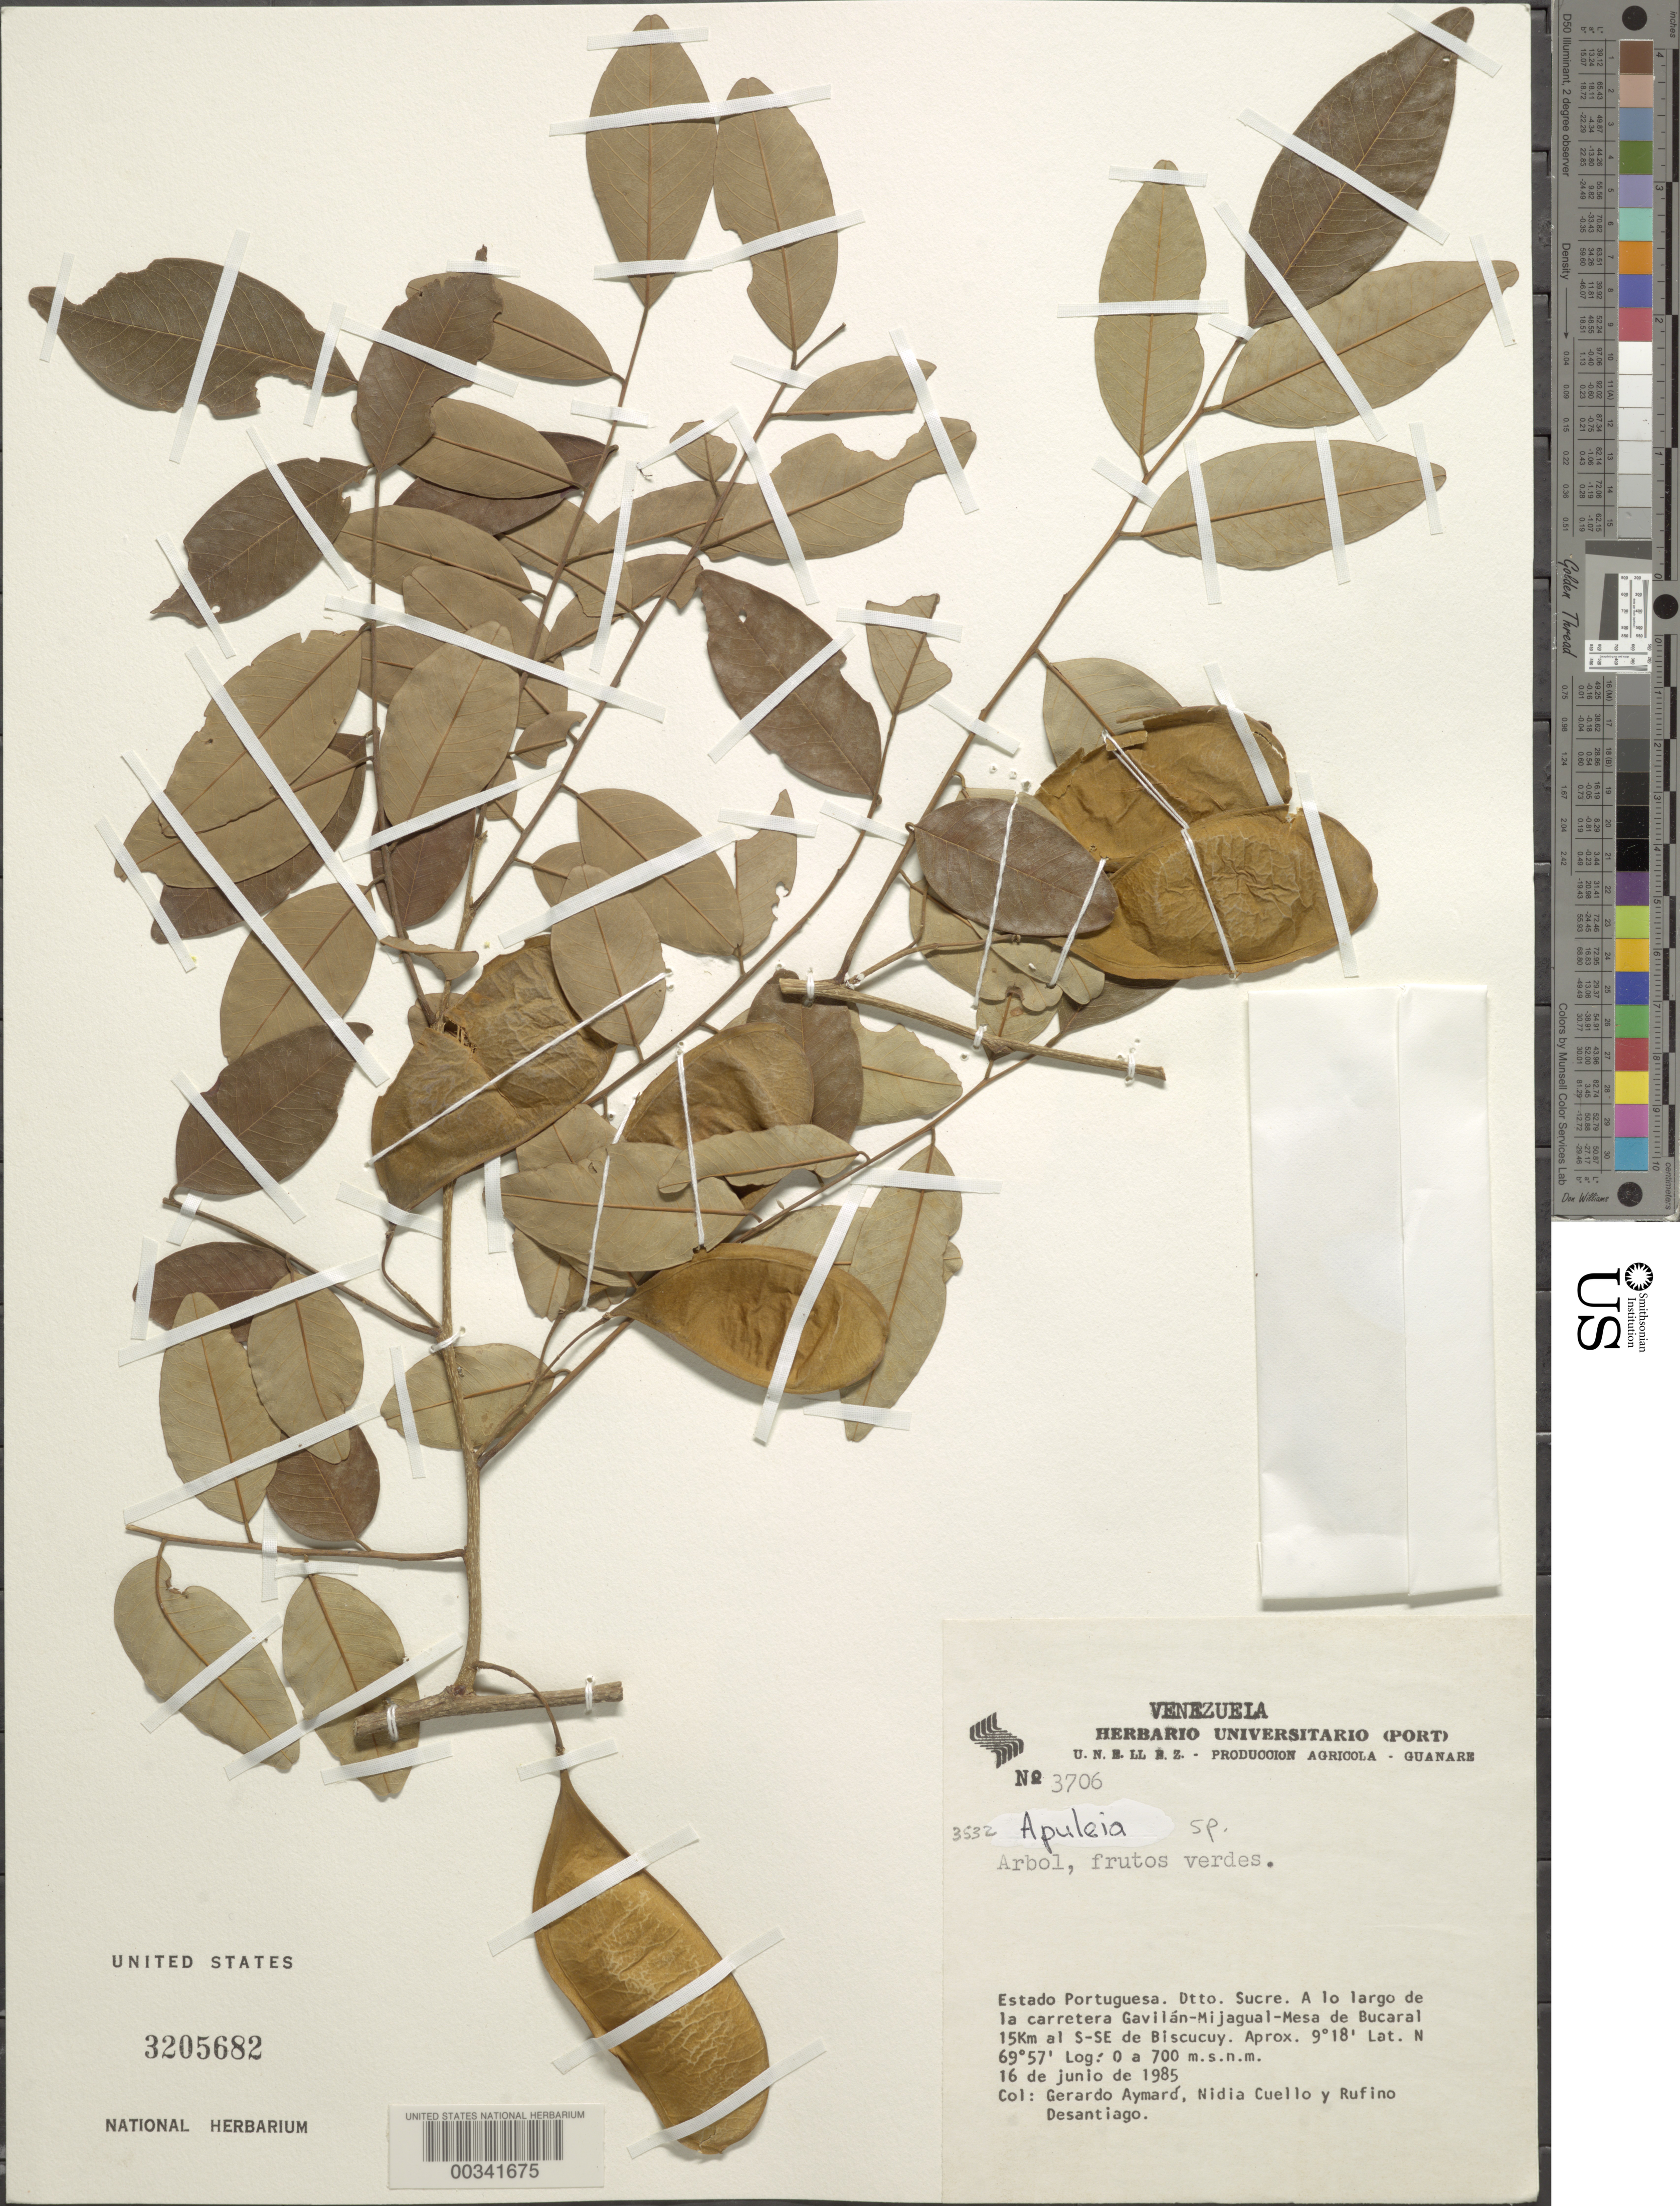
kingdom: Plantae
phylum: Tracheophyta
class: Magnoliopsida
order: Fabales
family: Fabaceae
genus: Apuleia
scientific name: Apuleia leiocarpa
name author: (Vogel) J.F. Macbr.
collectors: G. A. Aymard, N. L. Cuello & R. Desantiago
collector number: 3706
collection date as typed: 16 Jun 1985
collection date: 1985-06-16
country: Venezuela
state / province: Portuguesa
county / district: Sucre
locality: Carretera Gavilán-Mijagual-Mesa de Bucaral 15 Km S-SE Bisucuy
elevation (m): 700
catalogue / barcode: US 3205682